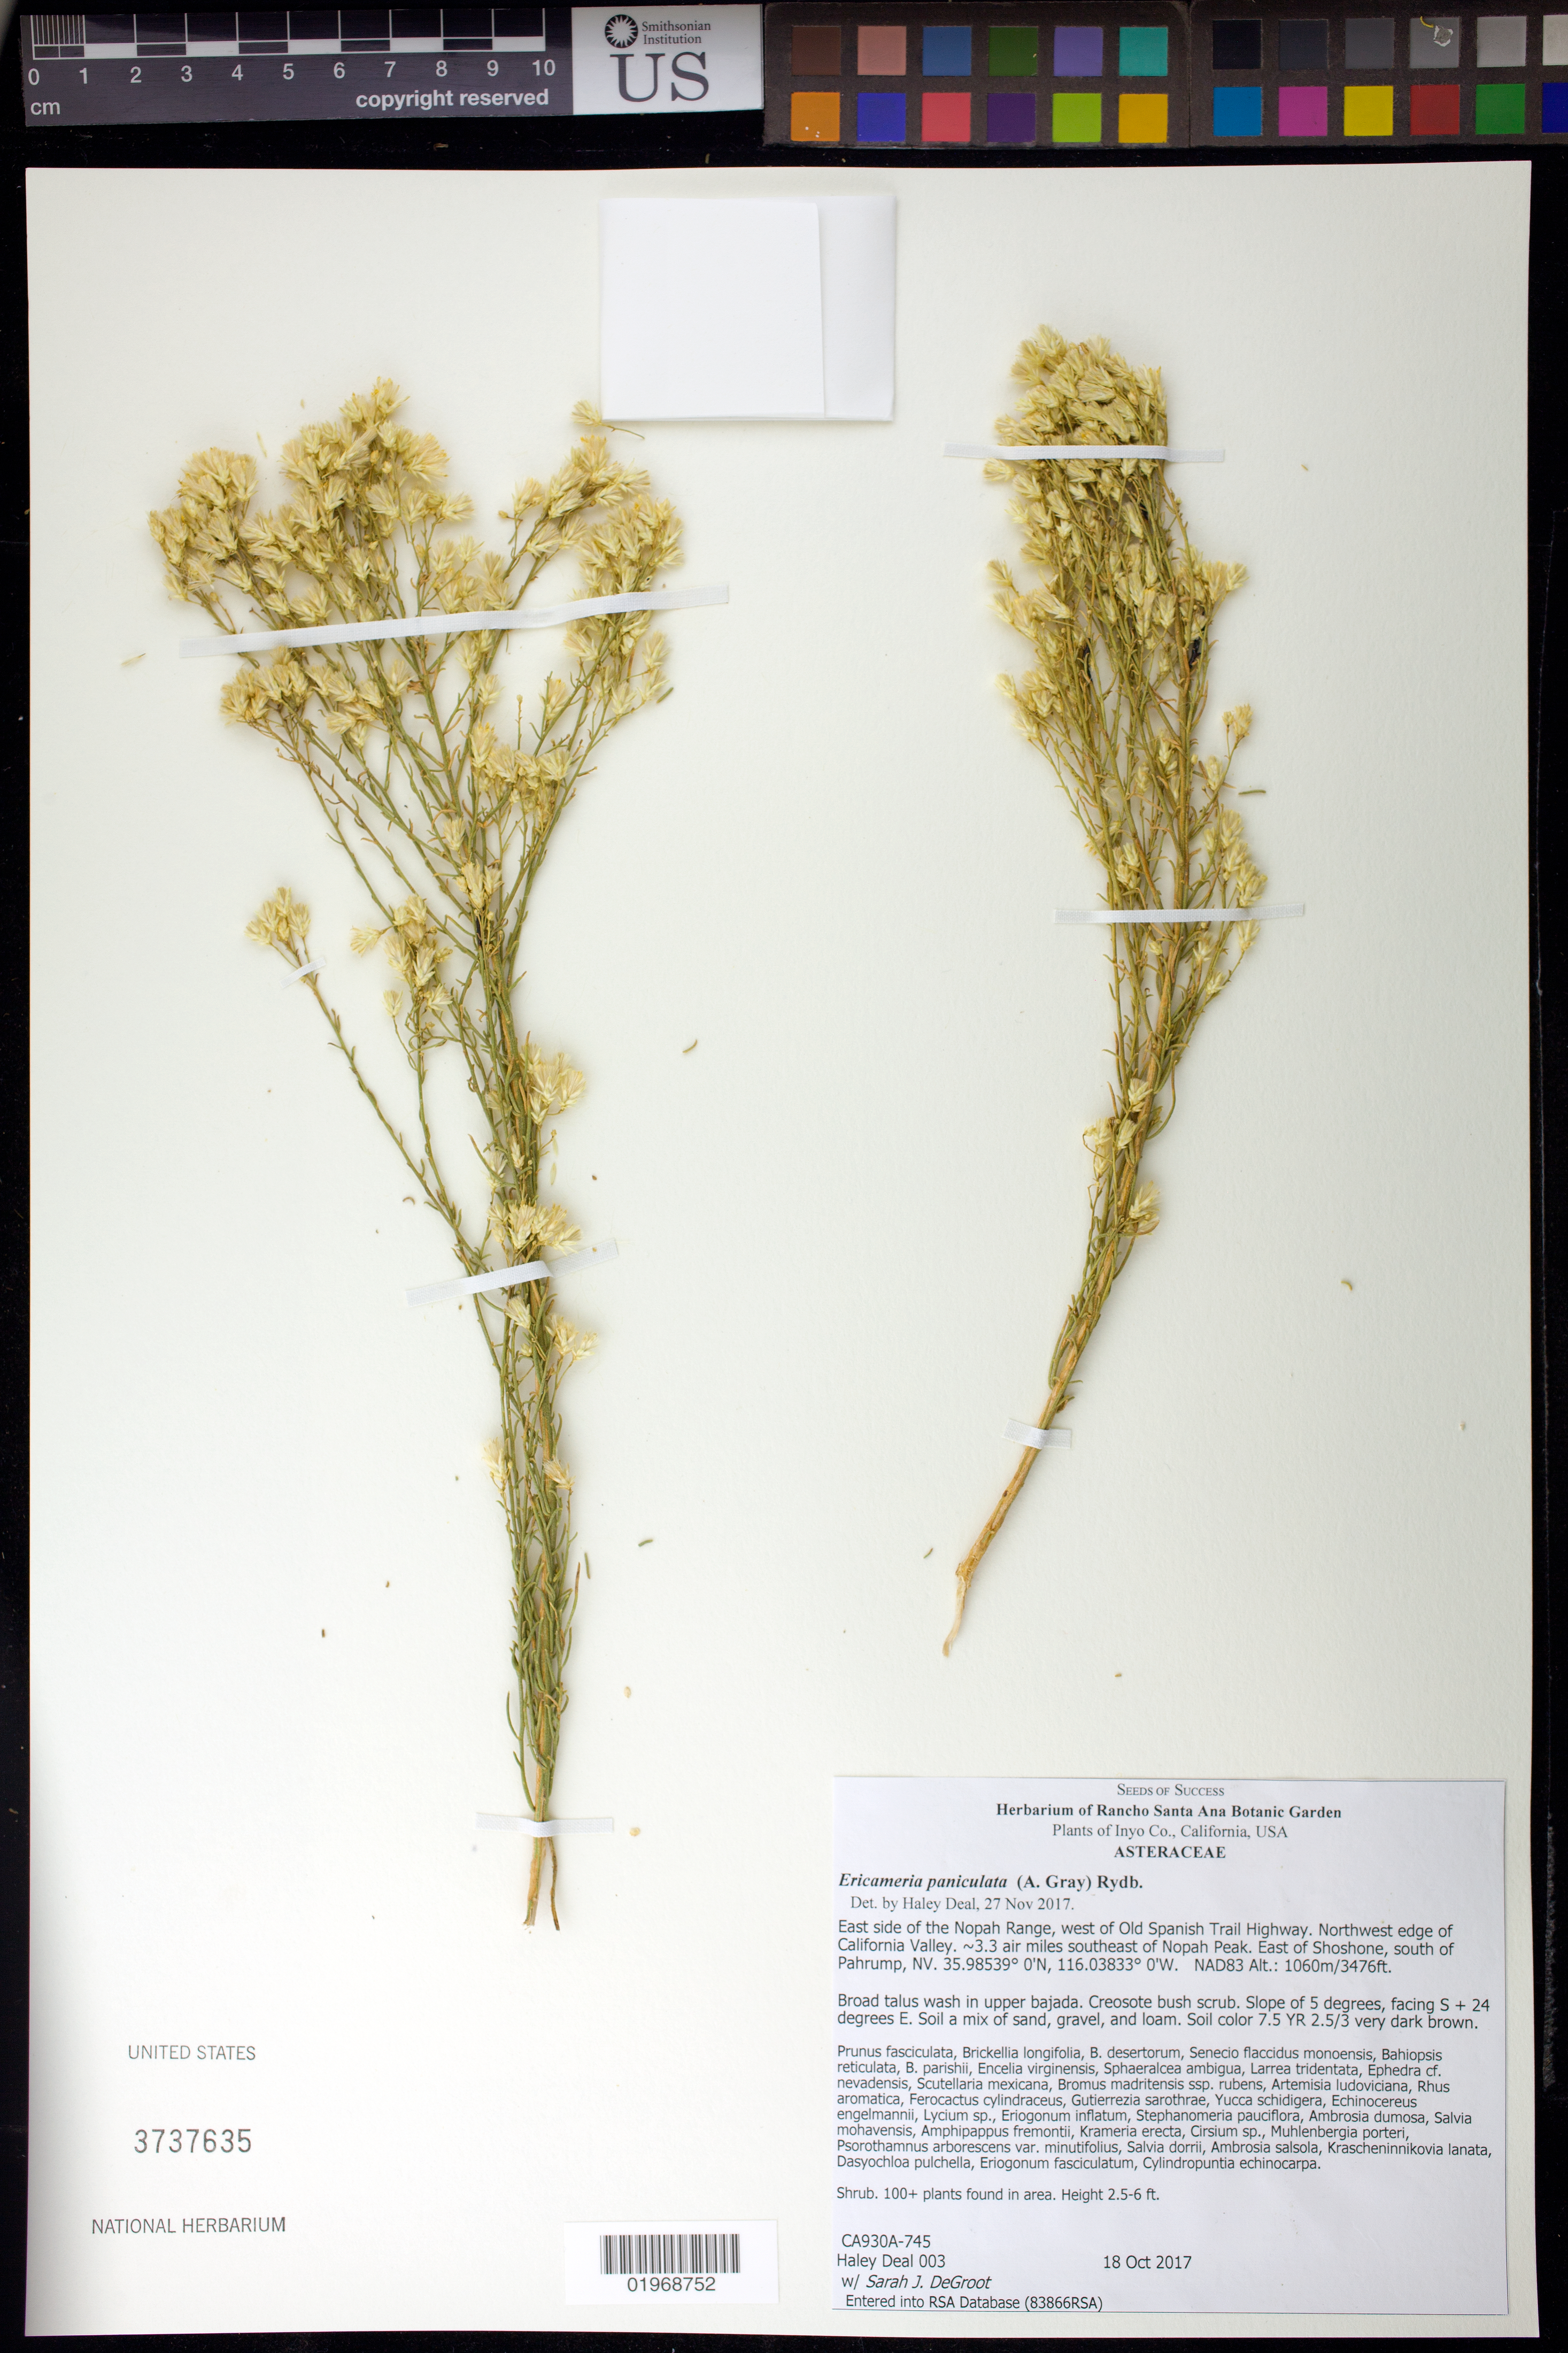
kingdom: Plantae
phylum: Tracheophyta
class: Magnoliopsida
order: Asterales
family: Asteraceae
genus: Ericameria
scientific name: Ericameria paniculata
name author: (A. Gray) Rydb.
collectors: H. Deal & S. De Groot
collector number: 003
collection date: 2017-10-18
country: United States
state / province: California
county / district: Inyo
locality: E side of the Nopah Range, W of Old Spanish Trail Hwy, NW edge of California Valley, 3.3 air miles SE of Nopah Peak, E of Shoshone, S of Pahrump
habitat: Broad talus wash in upper bajada. Creosote bush scrub.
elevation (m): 1060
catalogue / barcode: US 3737635